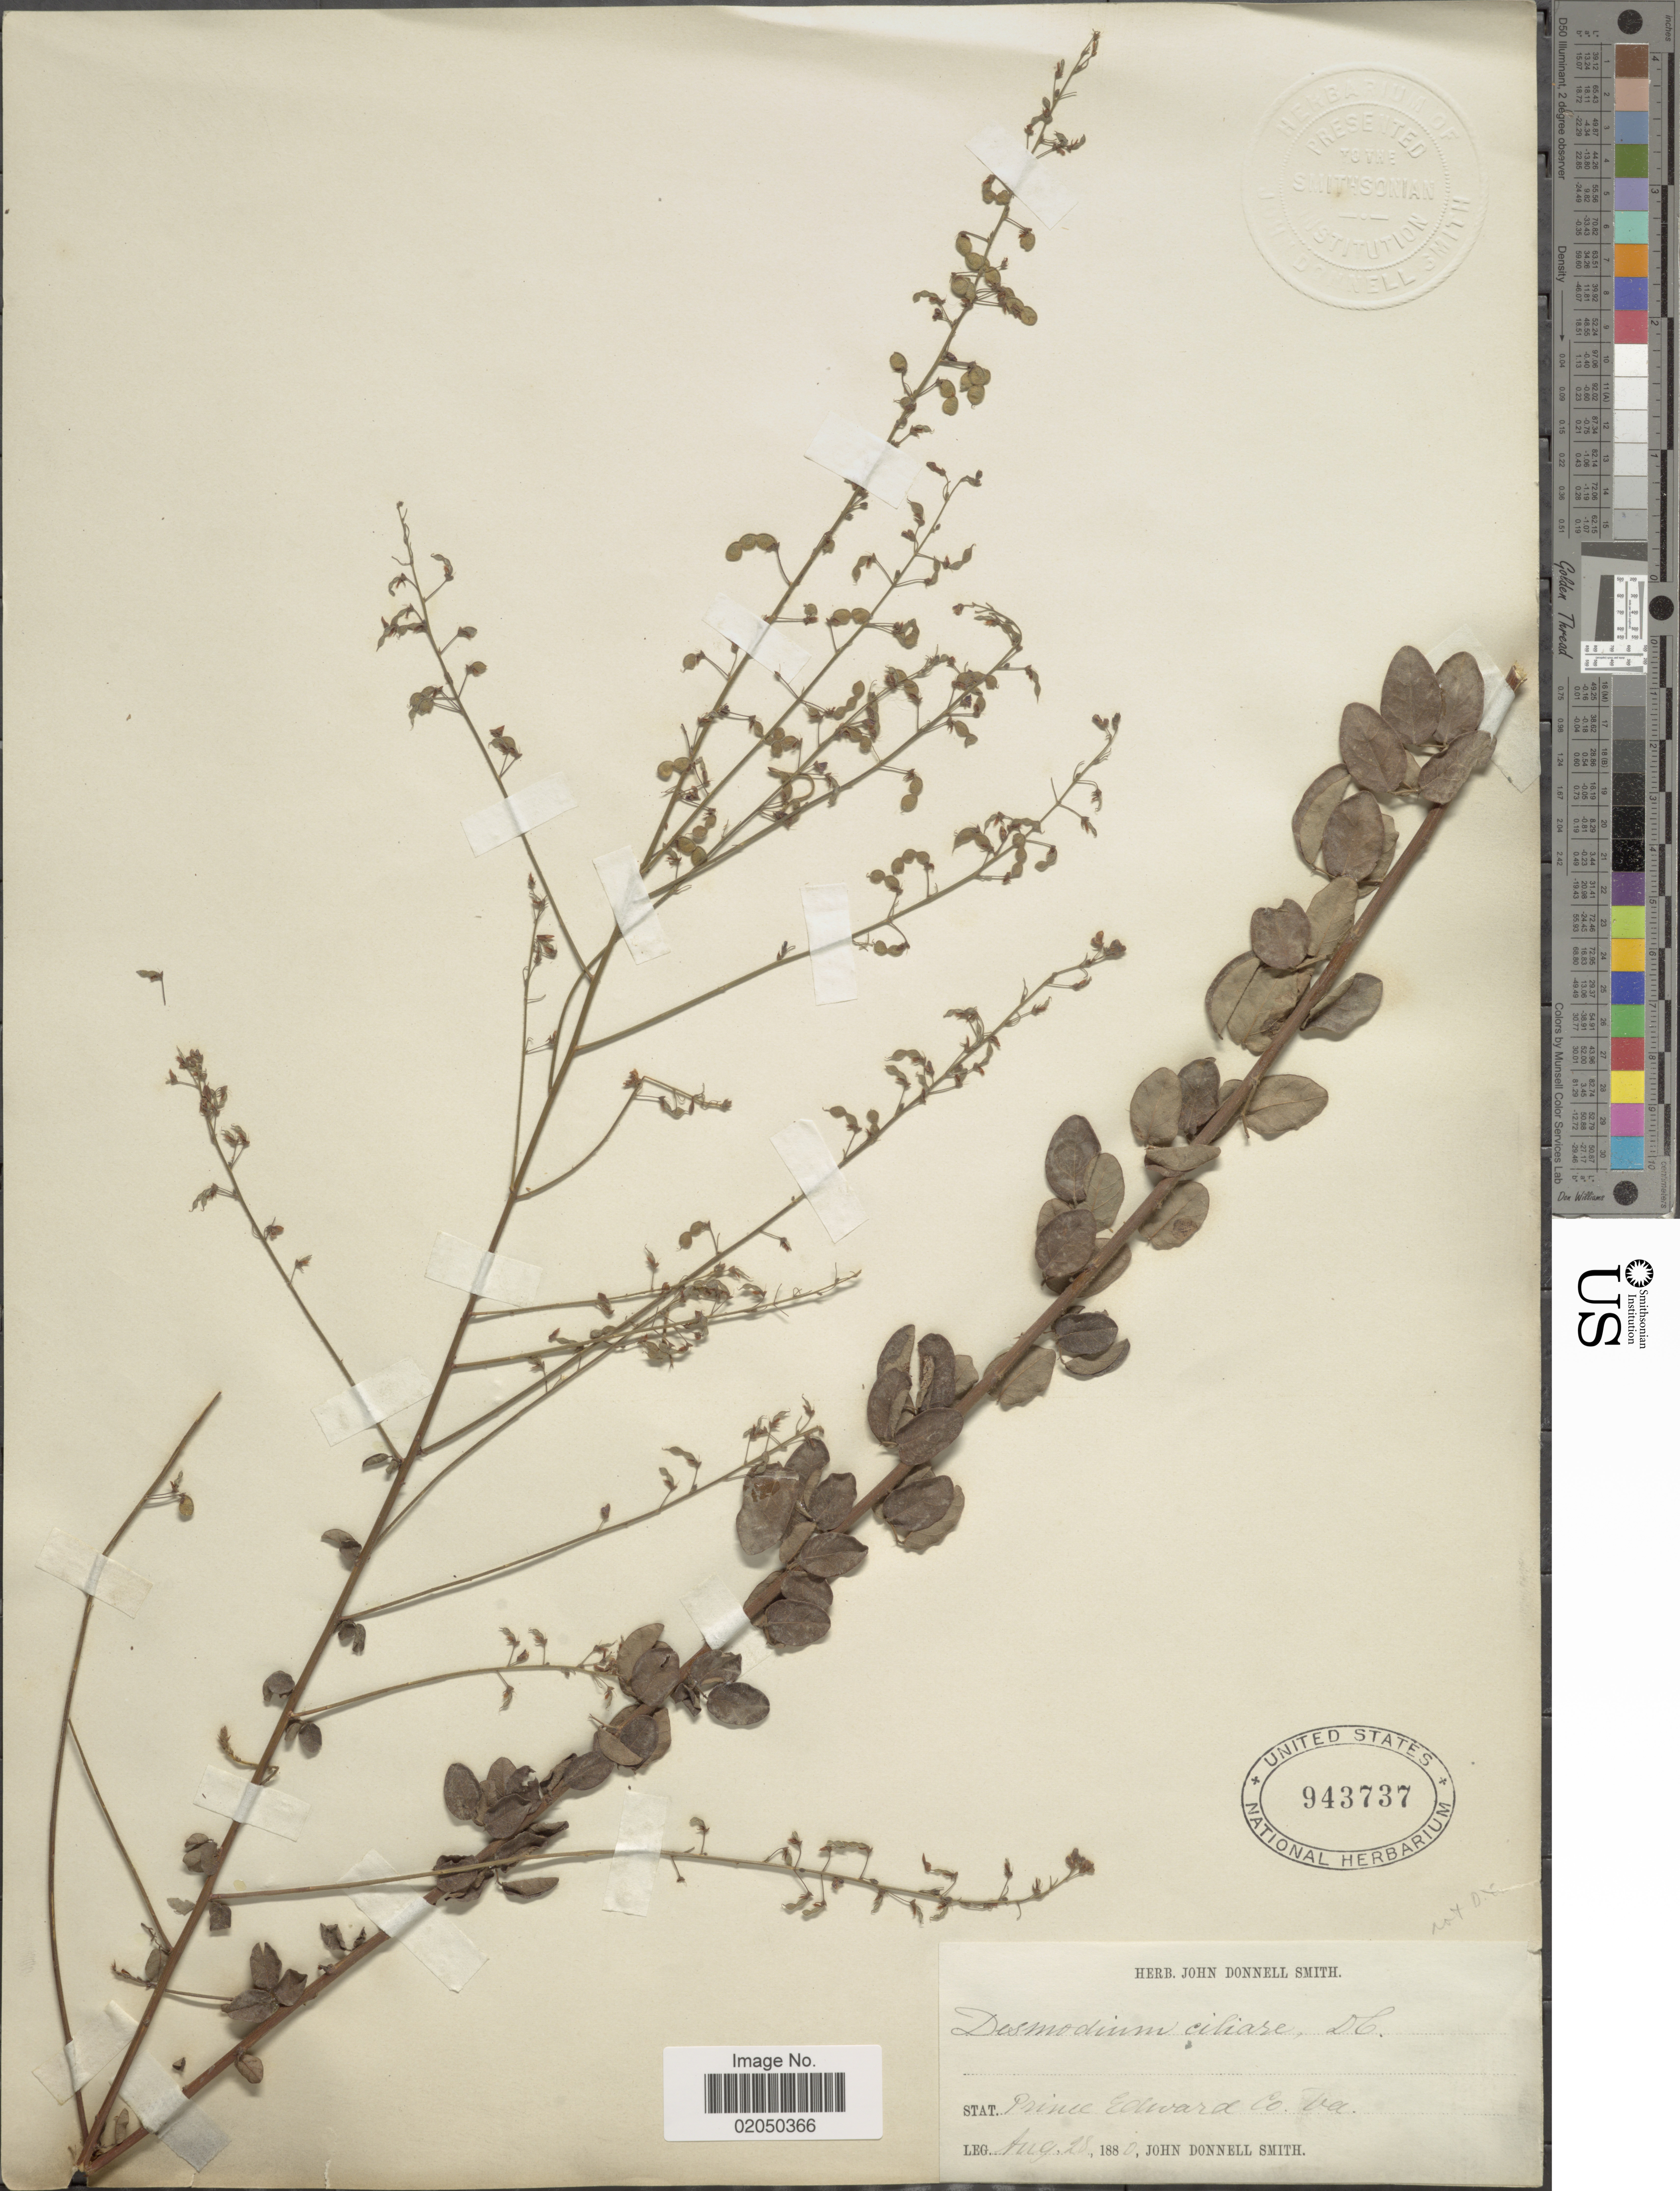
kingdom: Plantae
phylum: Tracheophyta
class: Magnoliopsida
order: Fabales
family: Fabaceae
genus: Desmodium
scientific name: Desmodium ciliare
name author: (Muhl. ex Willd.) DC.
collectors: J. Donnell Smith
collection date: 1880-08-28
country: United States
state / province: Virginia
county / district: Prince Edward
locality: Prince Edward Co.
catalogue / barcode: US 943737